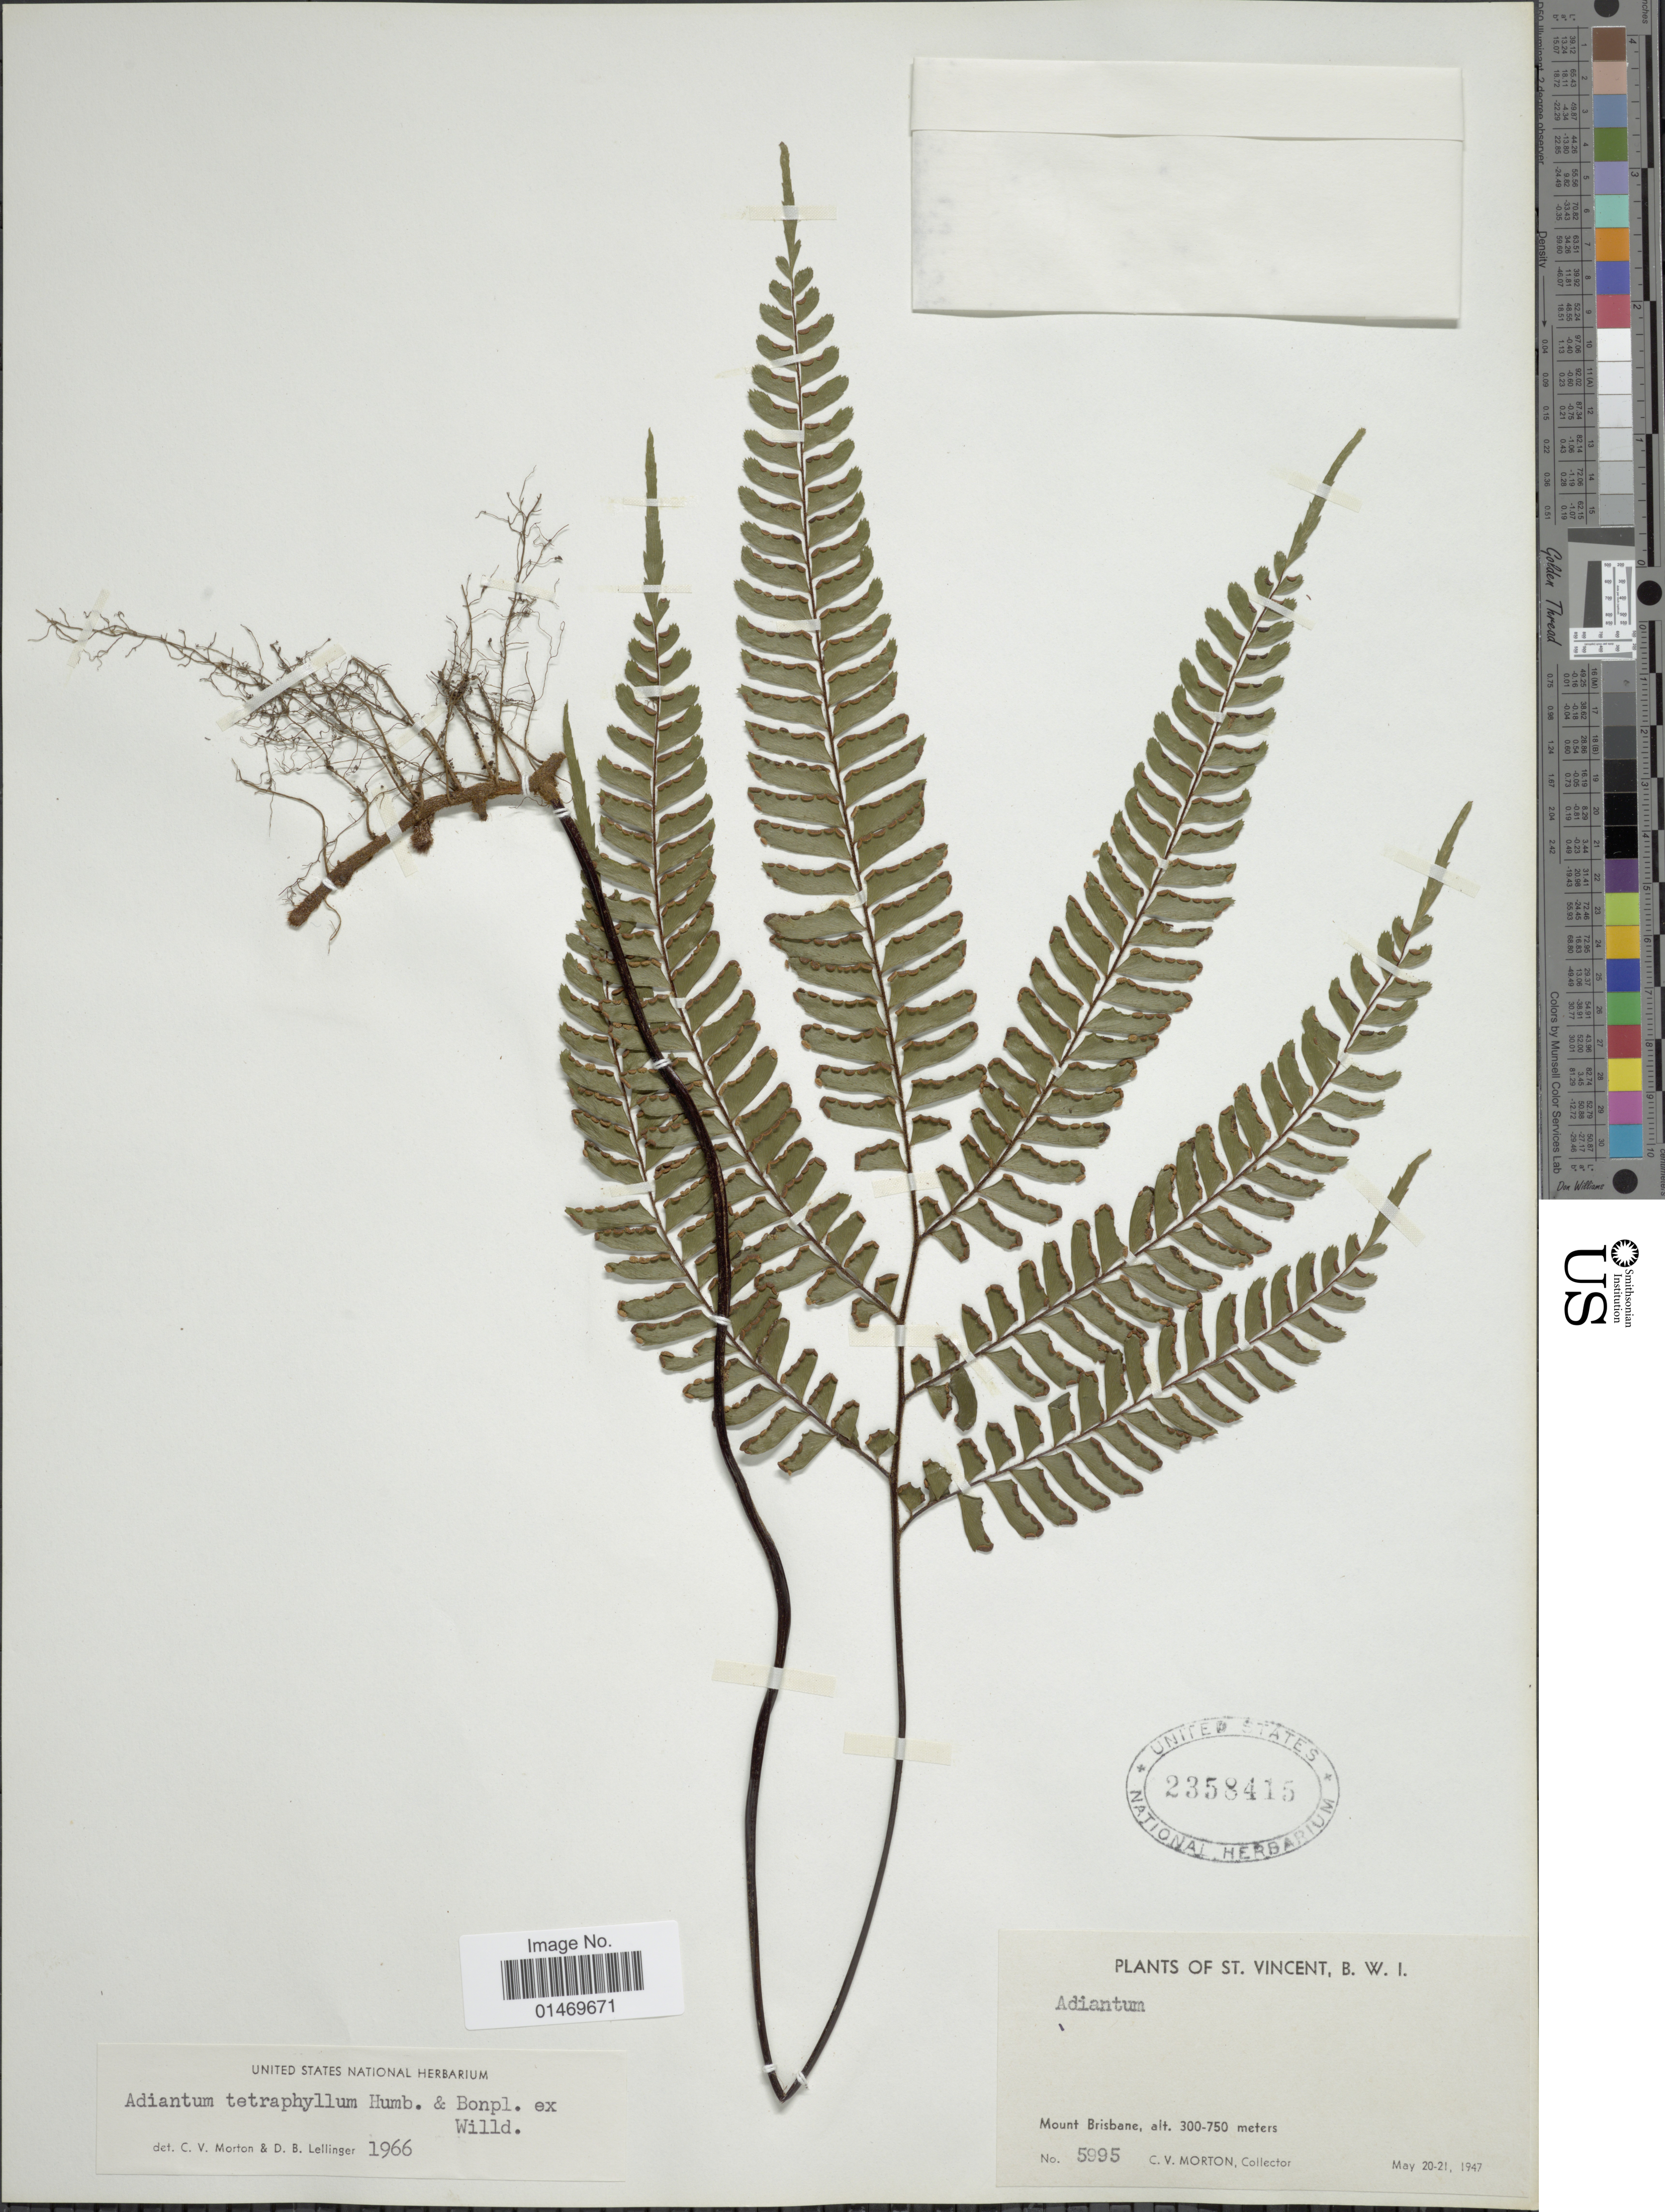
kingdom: Plantae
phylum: Tracheophyta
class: Polypodiopsida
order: Polypodiales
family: Pteridaceae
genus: Adiantum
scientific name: Adiantum tetraphyllum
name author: Humb. & Bonpl. ex Willd.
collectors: C. V. Morton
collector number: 5995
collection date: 1947-05-20/1947-05-21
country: St. Vincent - Grenadines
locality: St. Vincent B. W. I. Mount Brisbane.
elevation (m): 300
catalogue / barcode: US 2358415